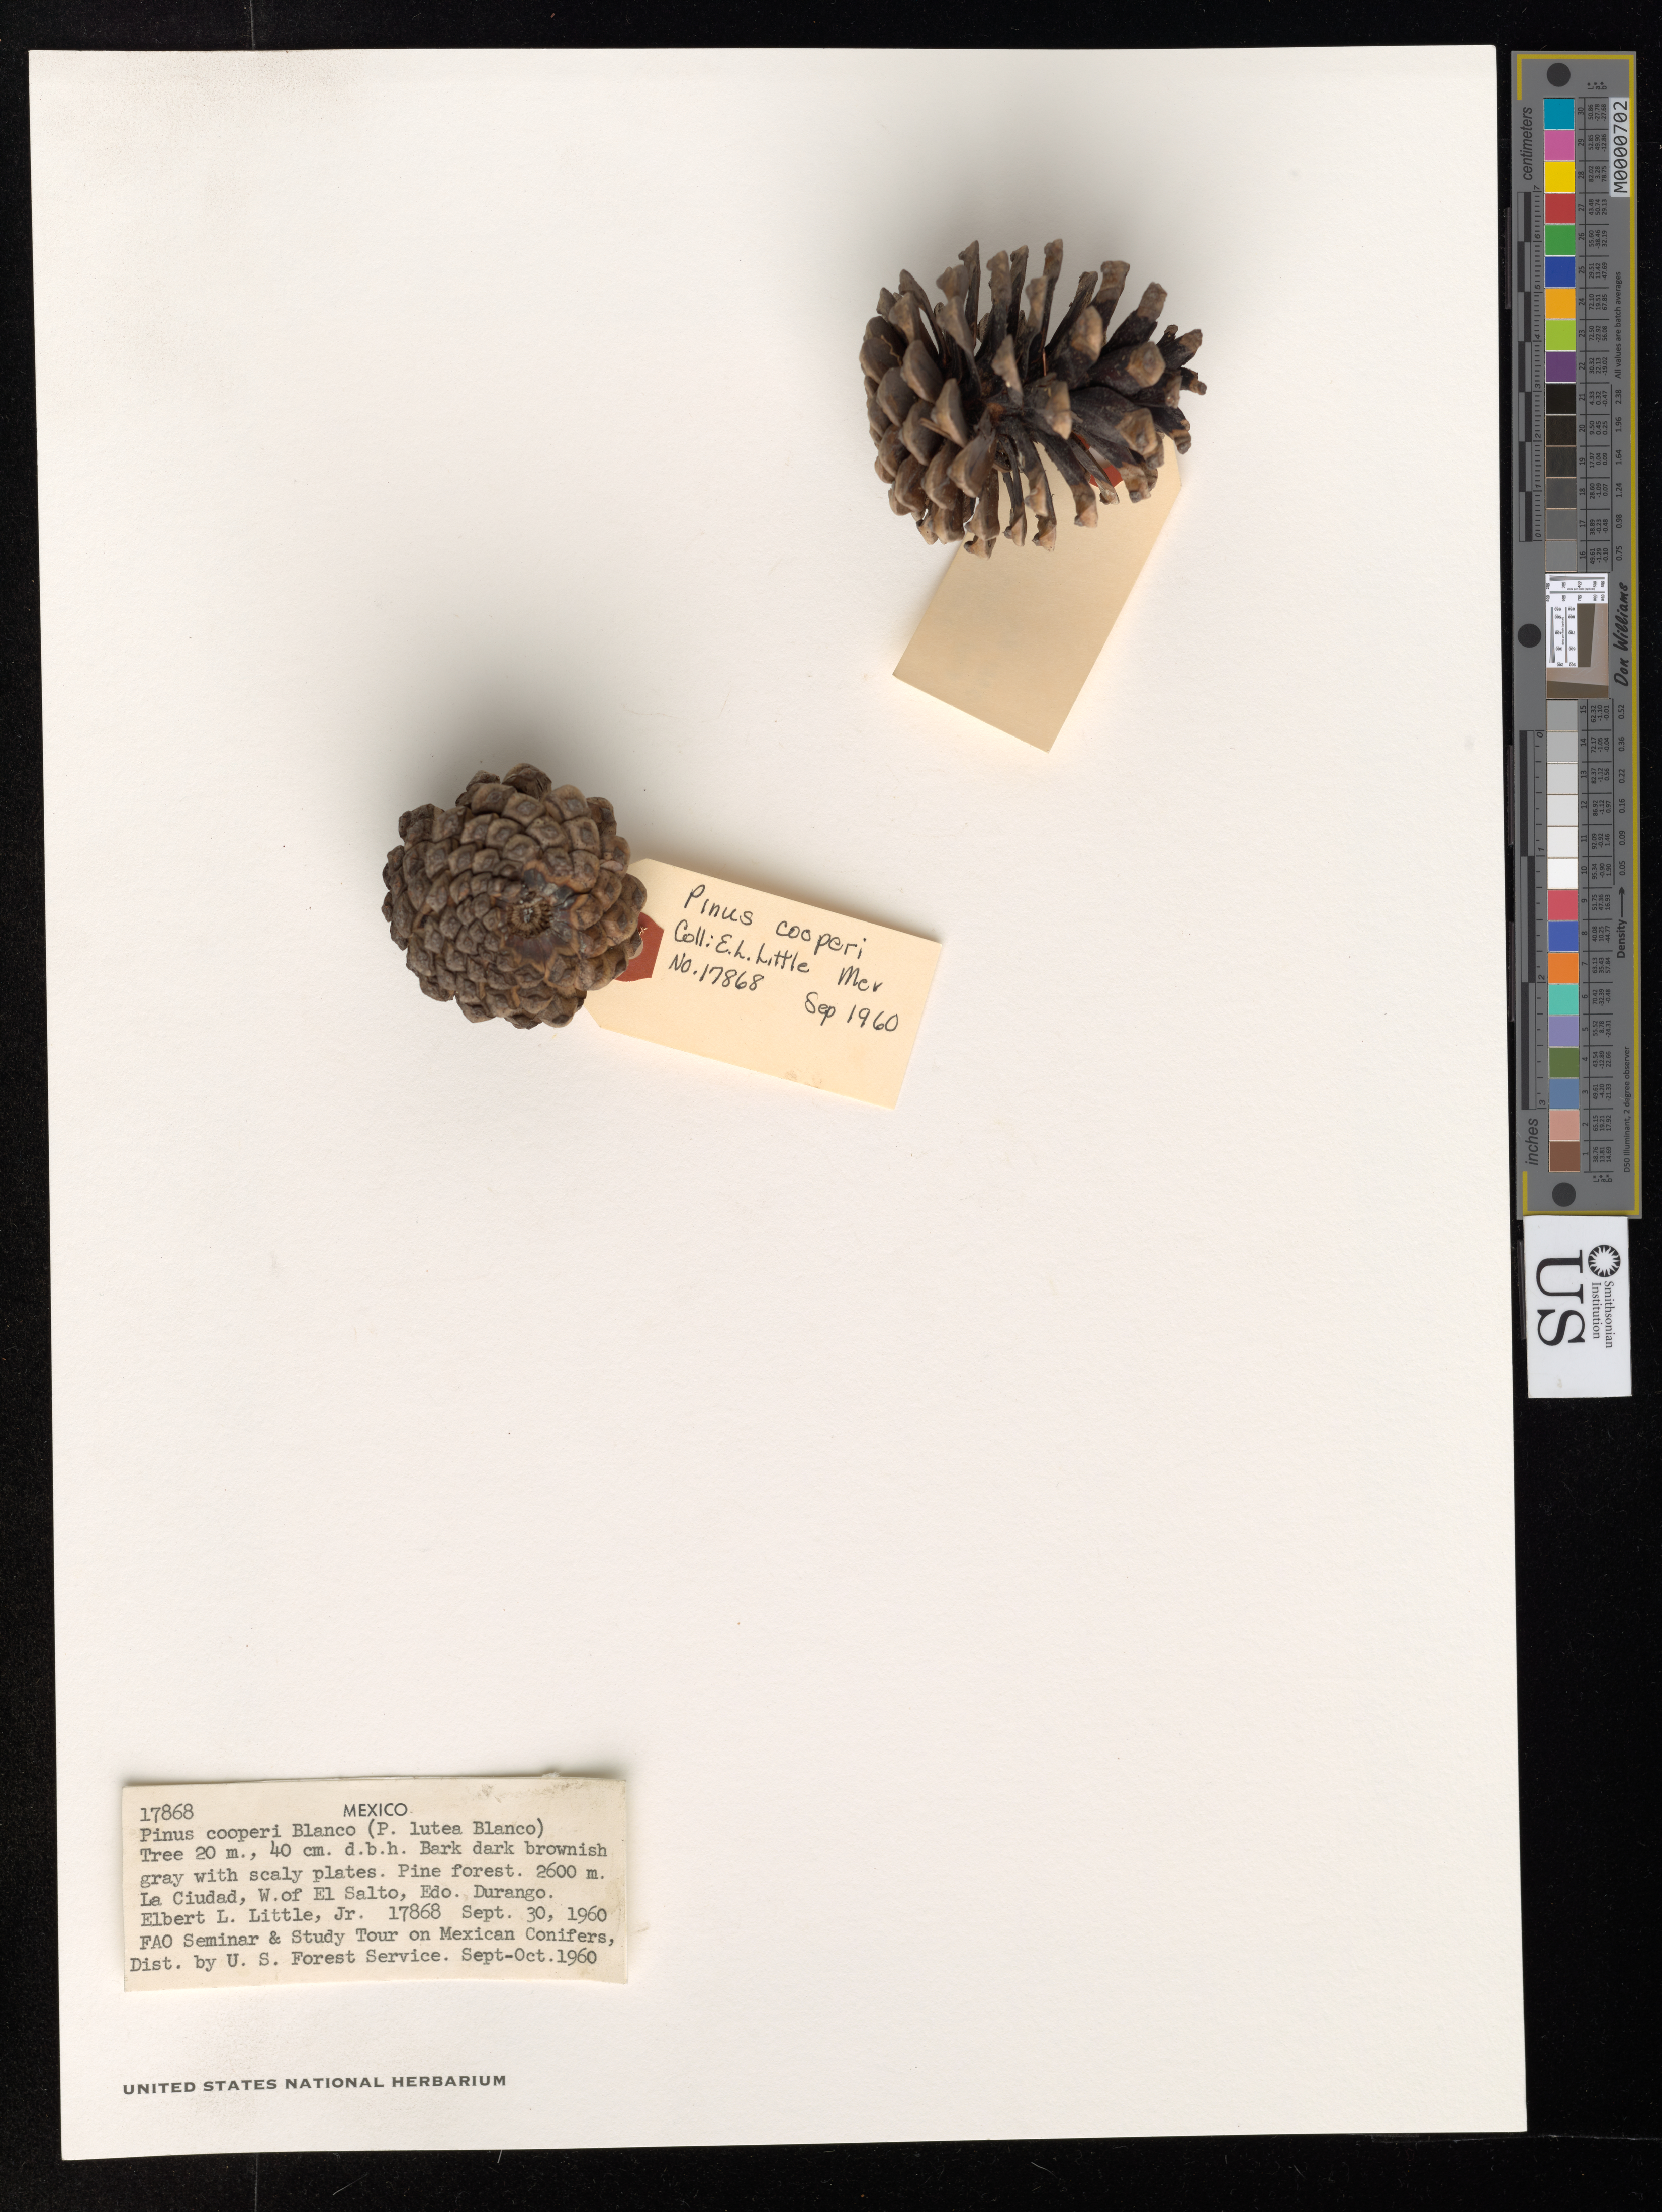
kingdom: Plantae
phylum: Tracheophyta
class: Pinopsida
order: Pinales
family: Pinaceae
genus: Pinus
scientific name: Pinus cooperi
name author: C.E. Blanco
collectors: E. L. Little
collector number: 17868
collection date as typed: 30 Sep 1960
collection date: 1960-09-30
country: Mexico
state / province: Durango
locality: La Ciudad, W of El Salto.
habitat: Pine forest.